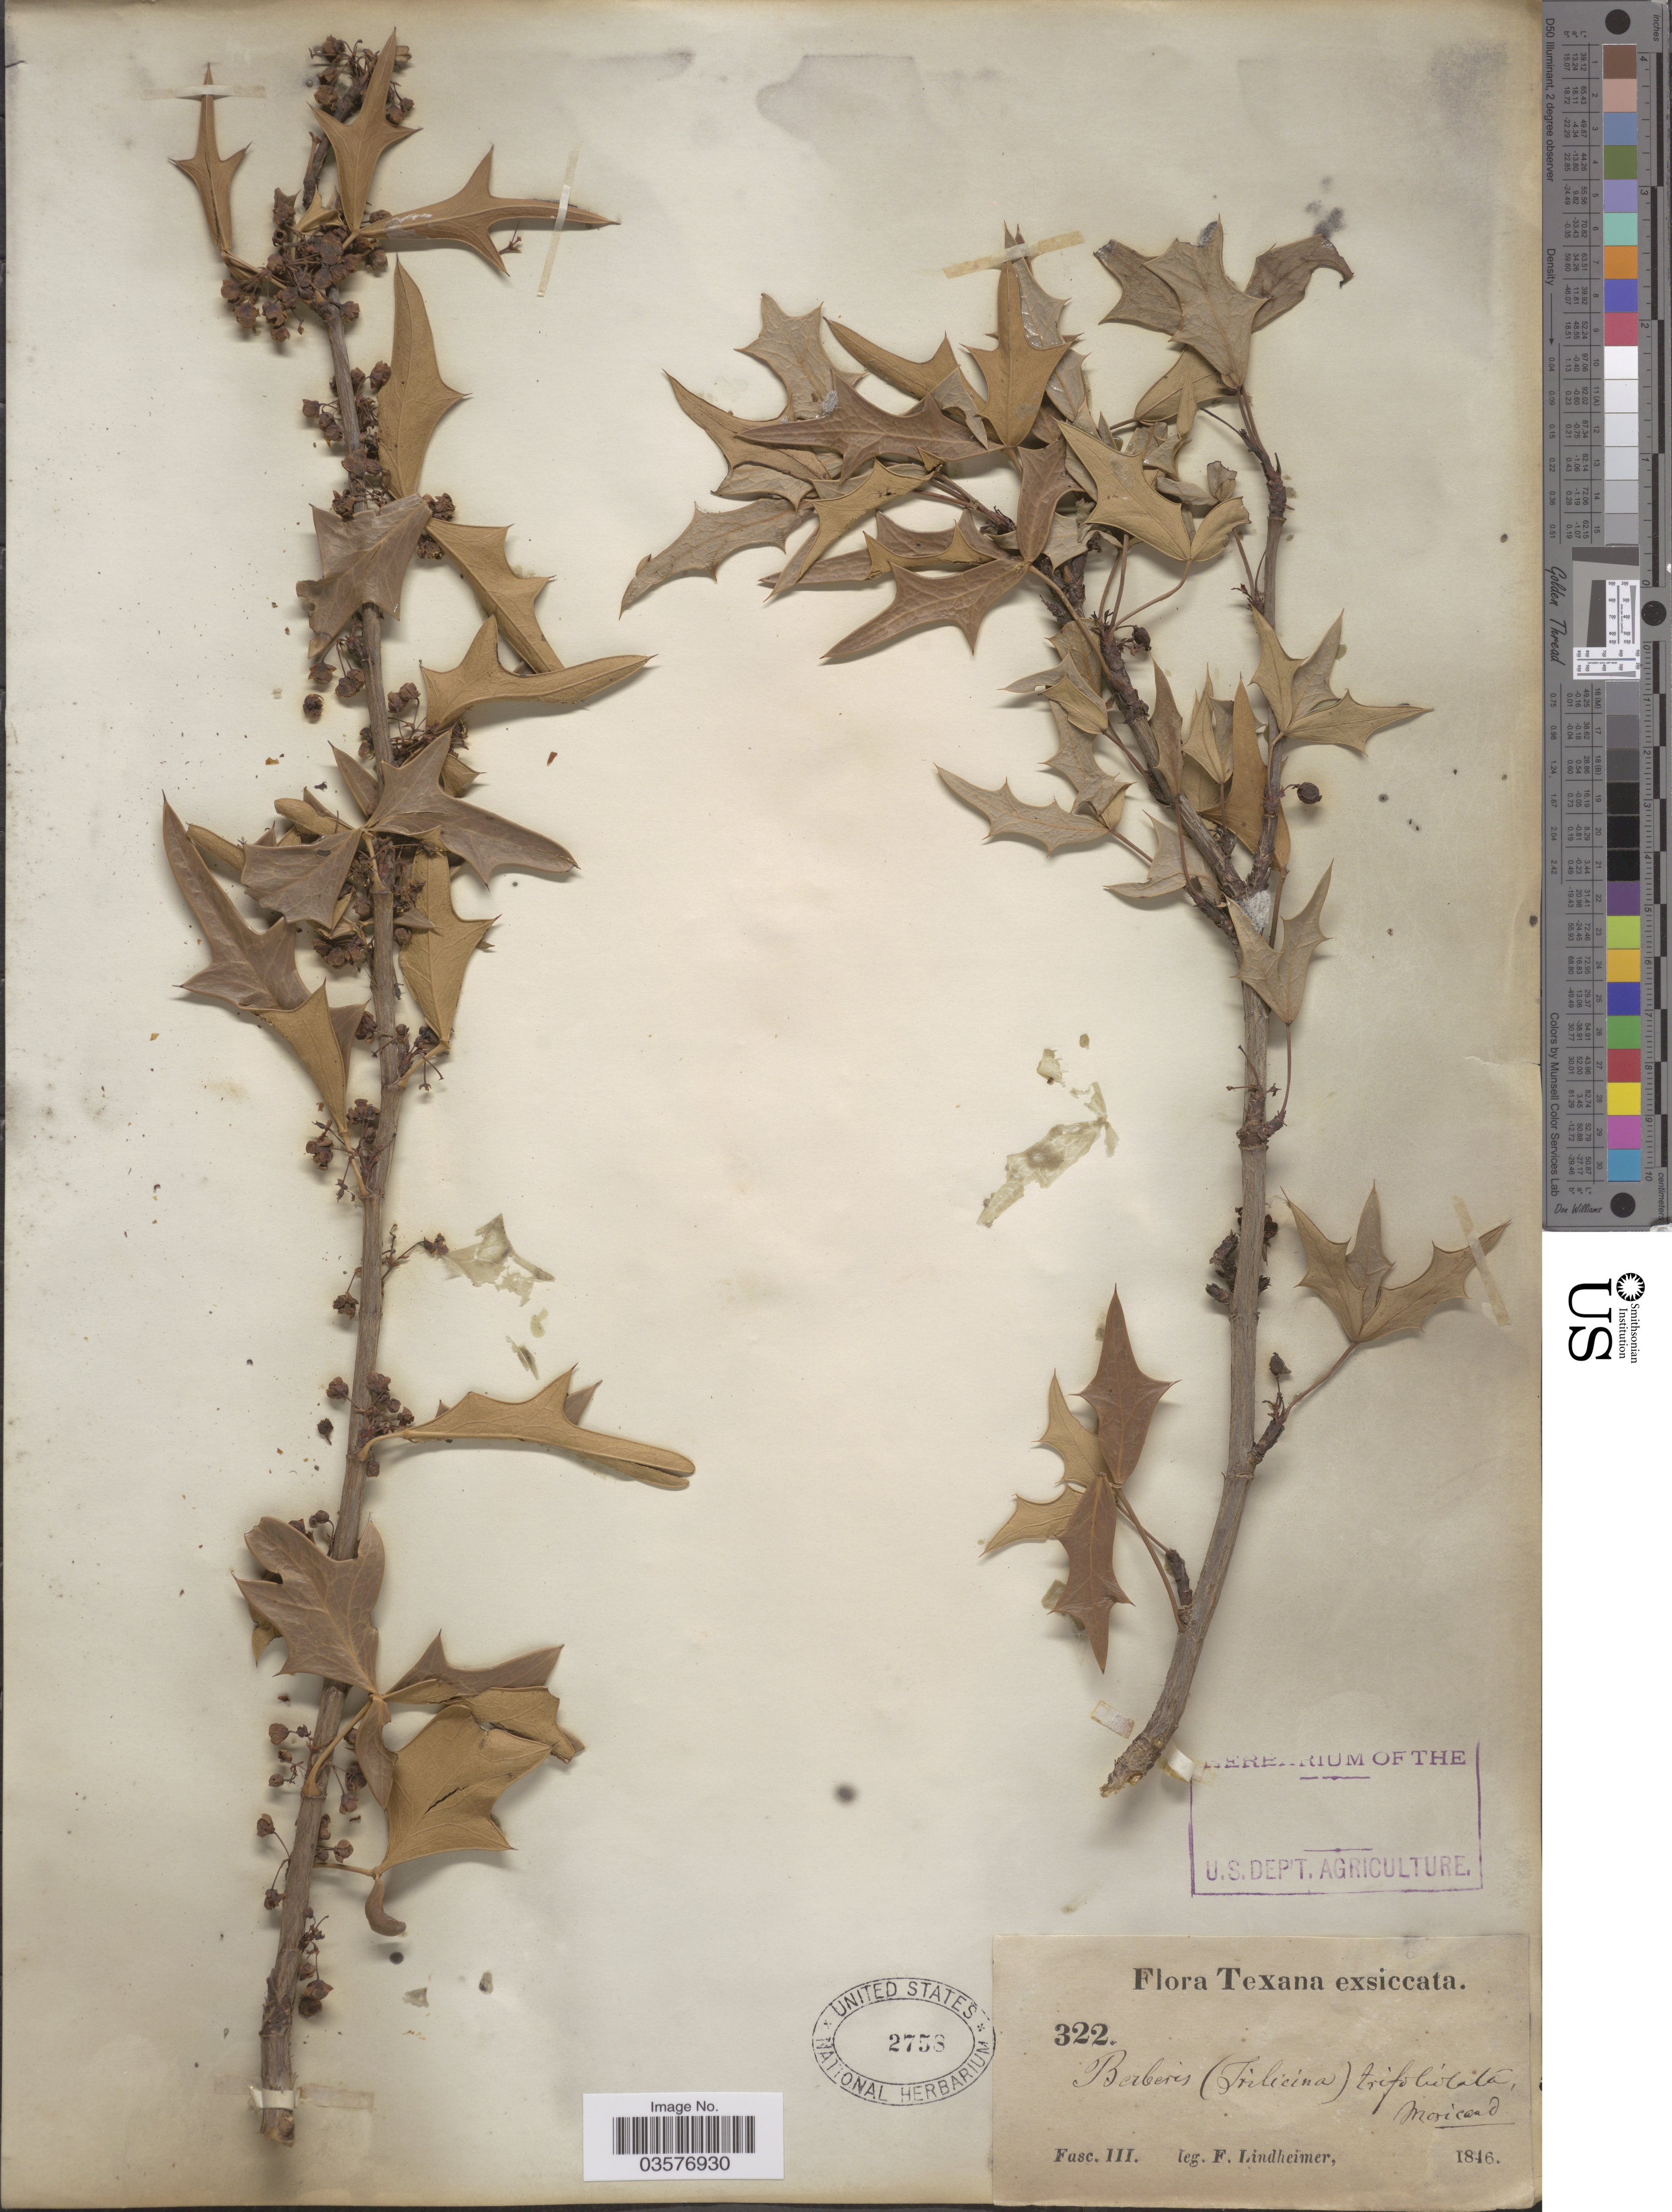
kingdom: Plantae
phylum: Tracheophyta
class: Magnoliopsida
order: Ranunculales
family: Berberidaceae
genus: Mahonia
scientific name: Mahonia trifoliolata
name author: (Monic.) Fedde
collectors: F. Lindheimer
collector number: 322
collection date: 1846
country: United States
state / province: Texas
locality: Fasc. III. [unsure placement]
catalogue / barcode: US 2758